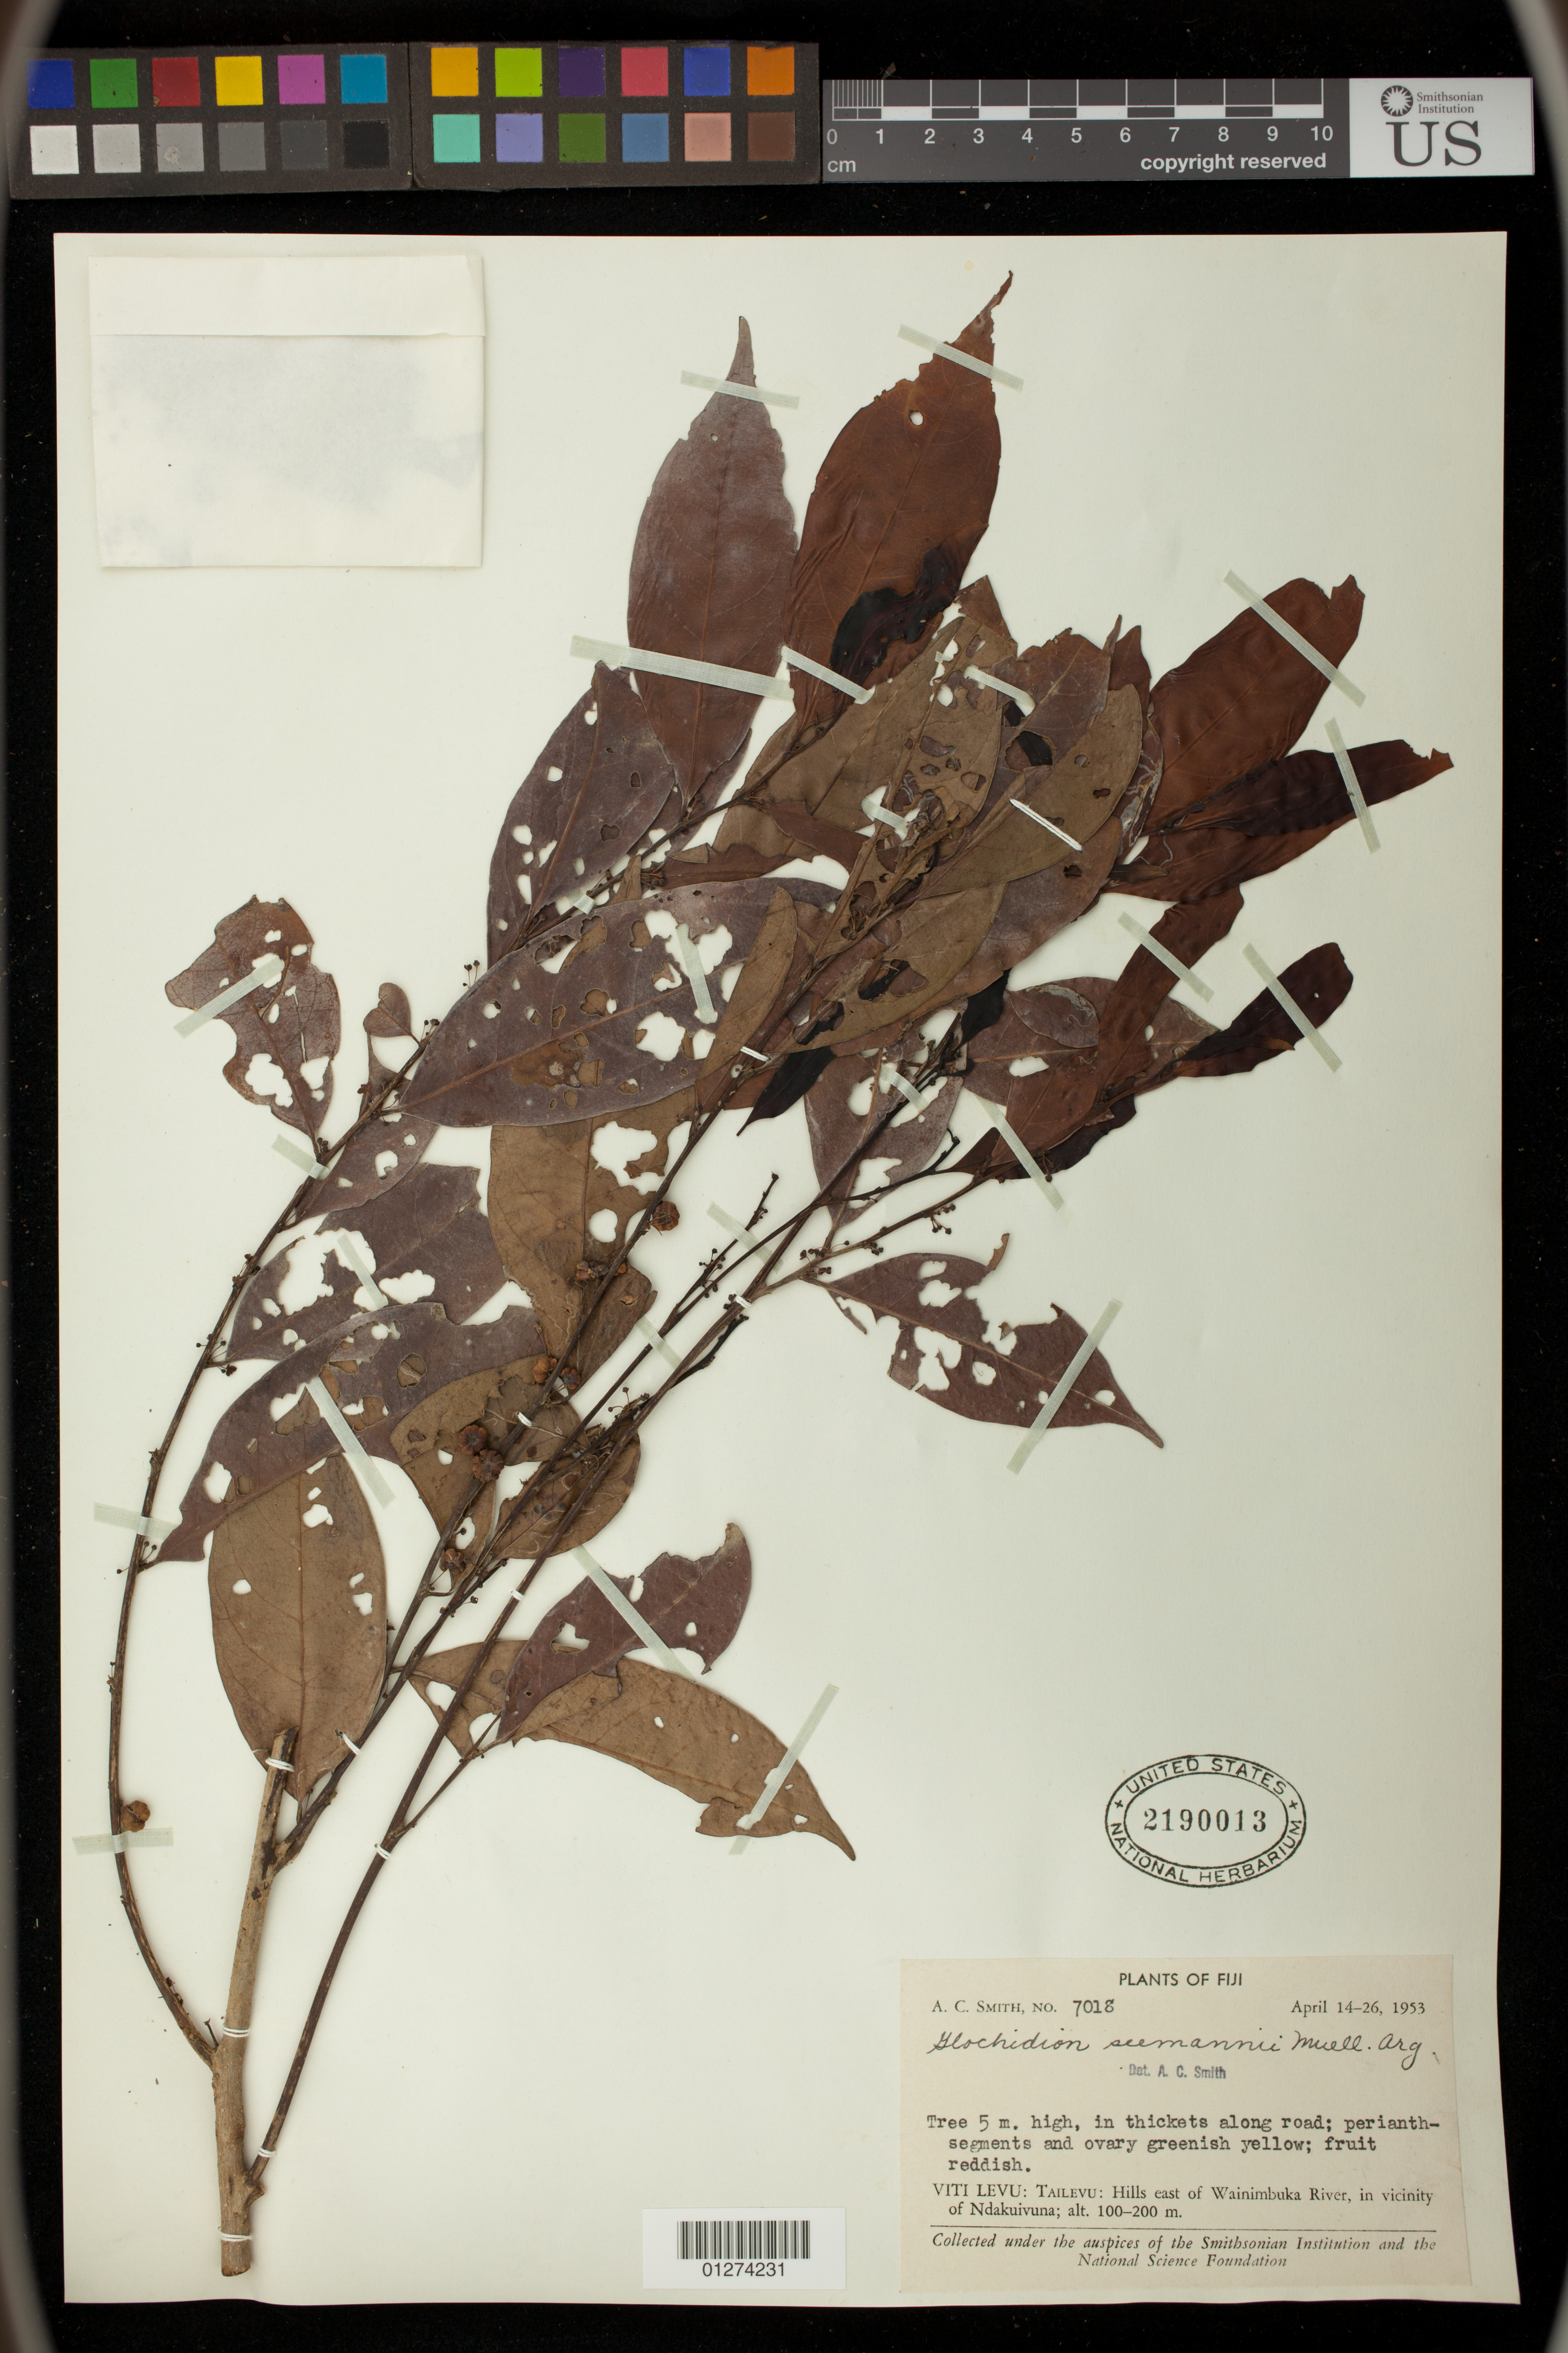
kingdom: Plantae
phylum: Tracheophyta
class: Magnoliopsida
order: Malpighiales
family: Phyllanthaceae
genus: Phyllanthus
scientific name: Phyllanthus seemannii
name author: (Müll. Arg.) Müll. Arg.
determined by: Wagner, W. L., (BOT), Smithsonian Institution - National Museum of Natural History (UNITED STATES)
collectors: A. C. Smith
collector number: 7018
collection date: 1953-04-14/1953-04-26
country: Fiji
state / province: Central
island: Viti Levu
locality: Tailevu: Hills east of Wainimbuka River, in vicinity of Ndakuivuna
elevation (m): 100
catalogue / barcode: US 2190013